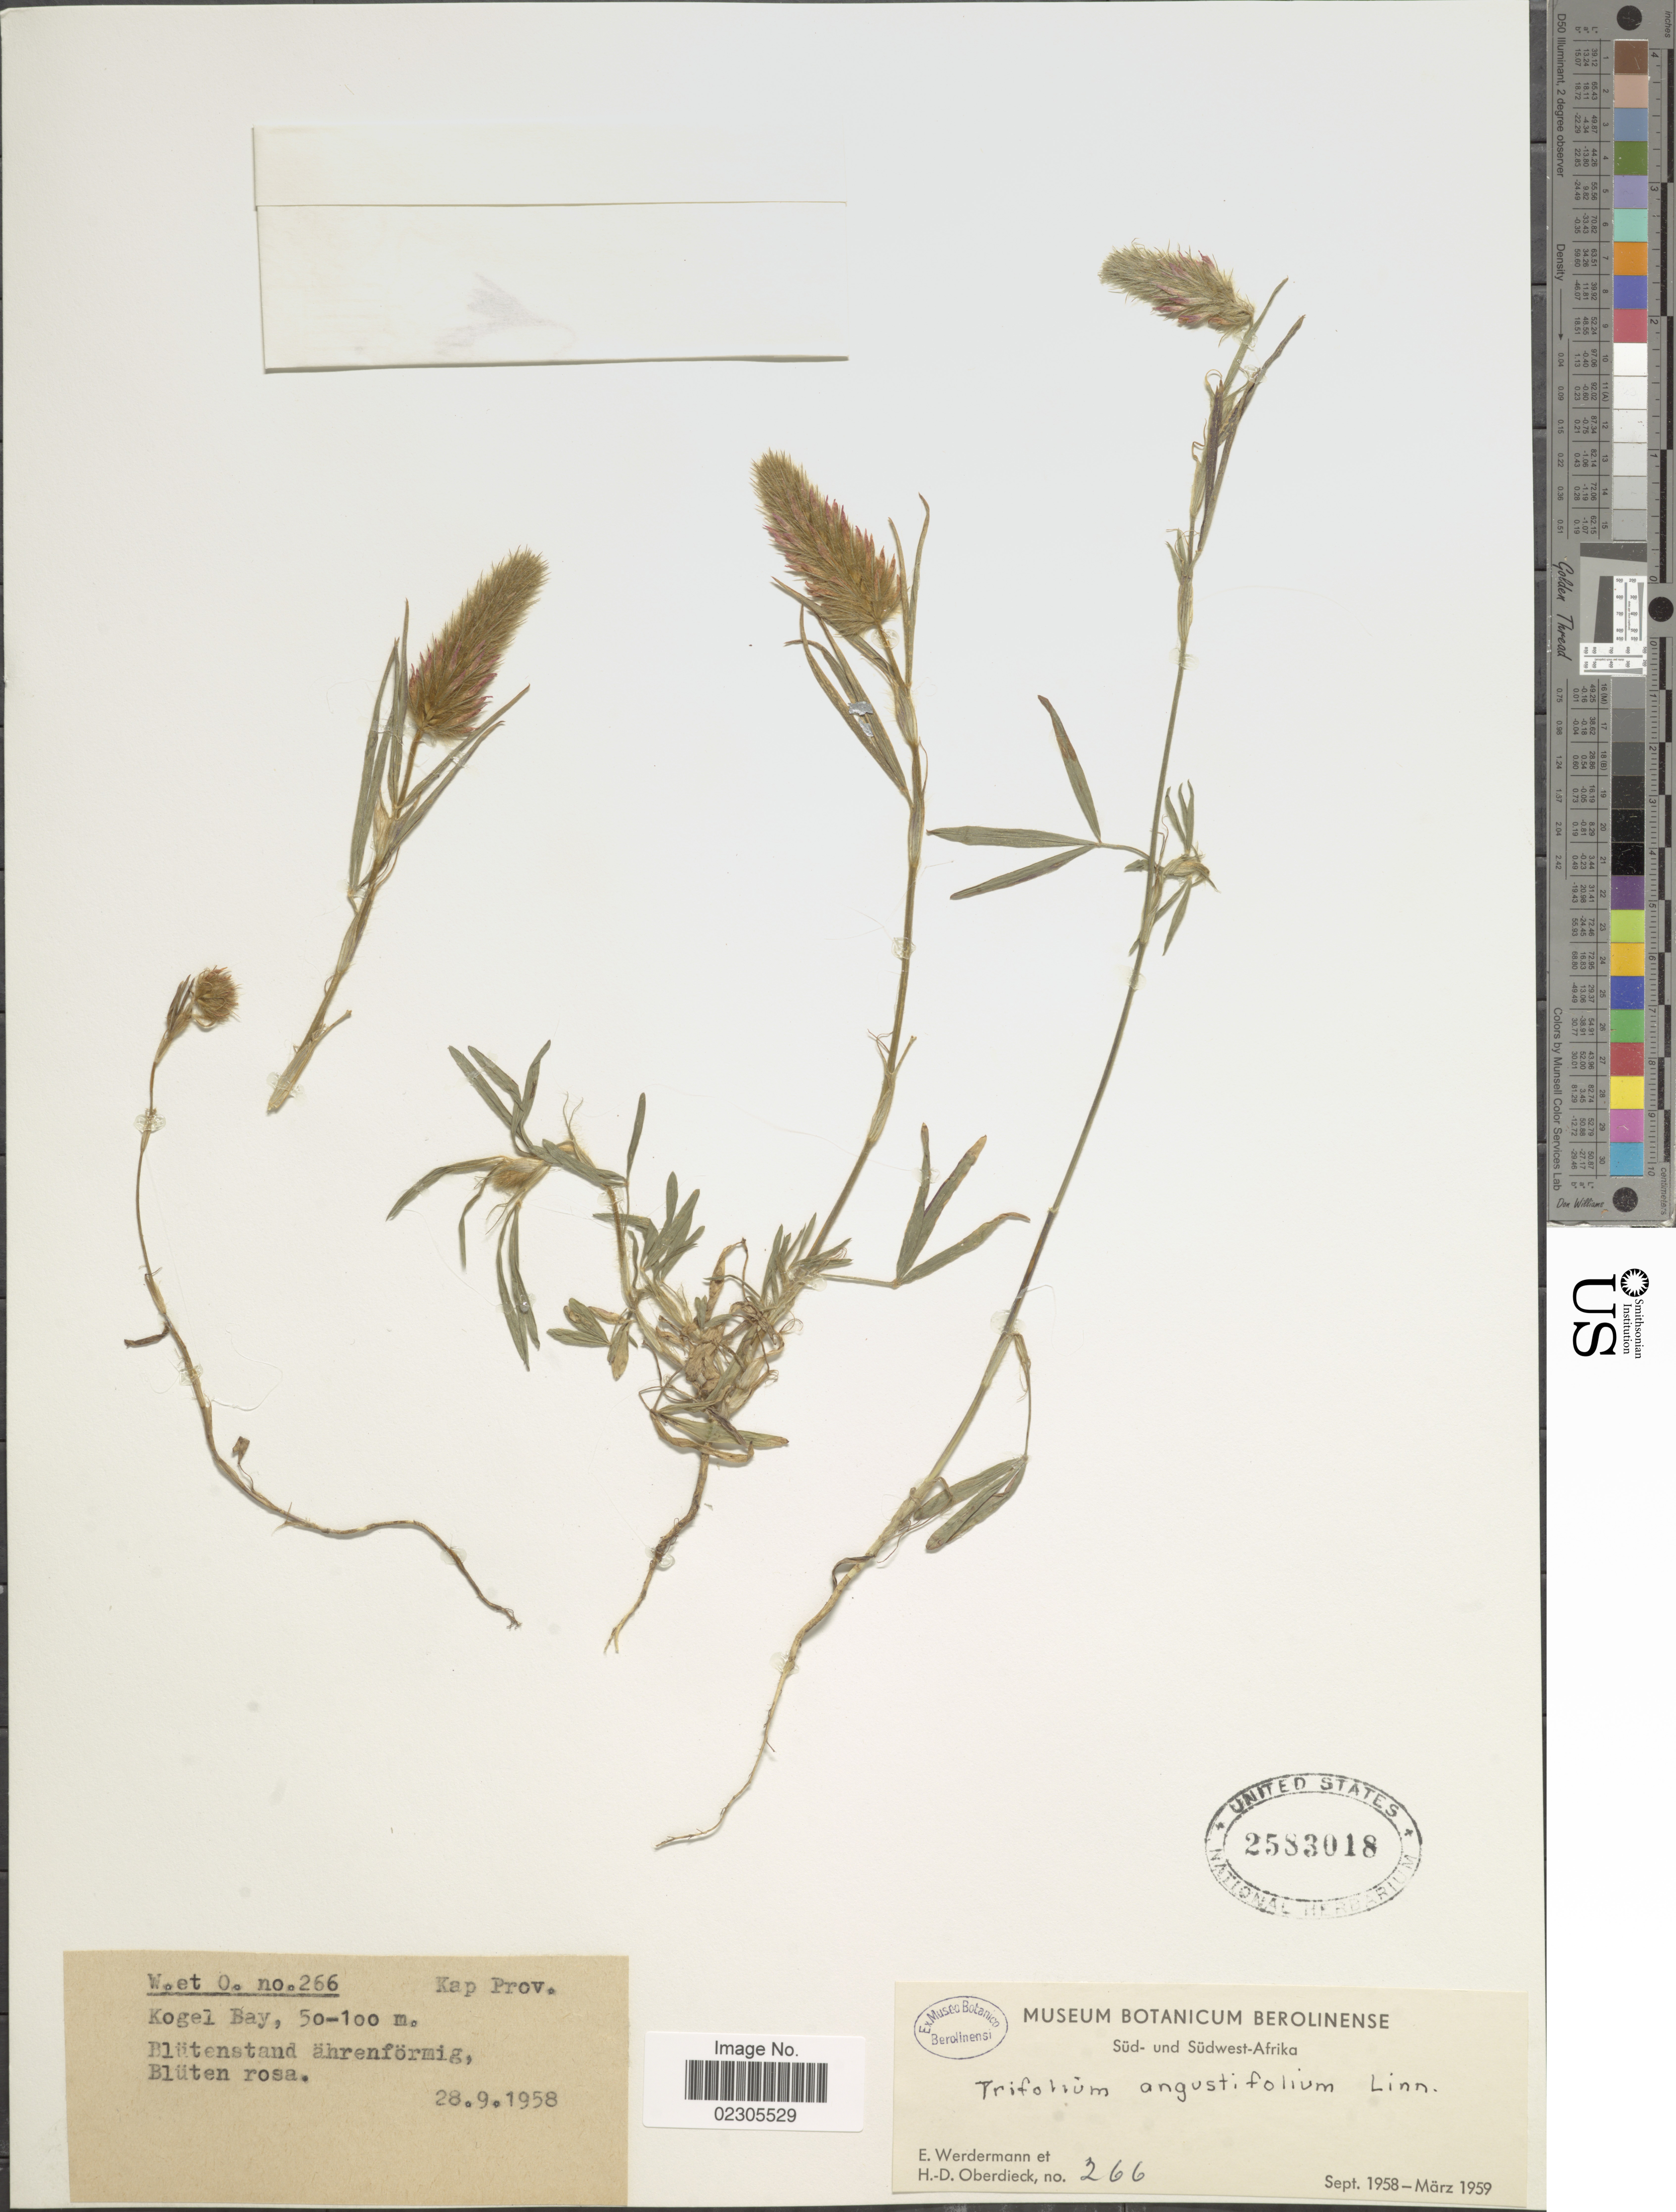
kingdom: Plantae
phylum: Tracheophyta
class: Magnoliopsida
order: Fabales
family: Fabaceae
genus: Trifolium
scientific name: Trifolium angustifolium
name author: L.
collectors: E. Werdermann & H. Oberdieck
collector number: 266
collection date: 1958-09/1959-03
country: South Africa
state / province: Western Cape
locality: Kogel Bay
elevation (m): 50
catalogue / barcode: US 2583018